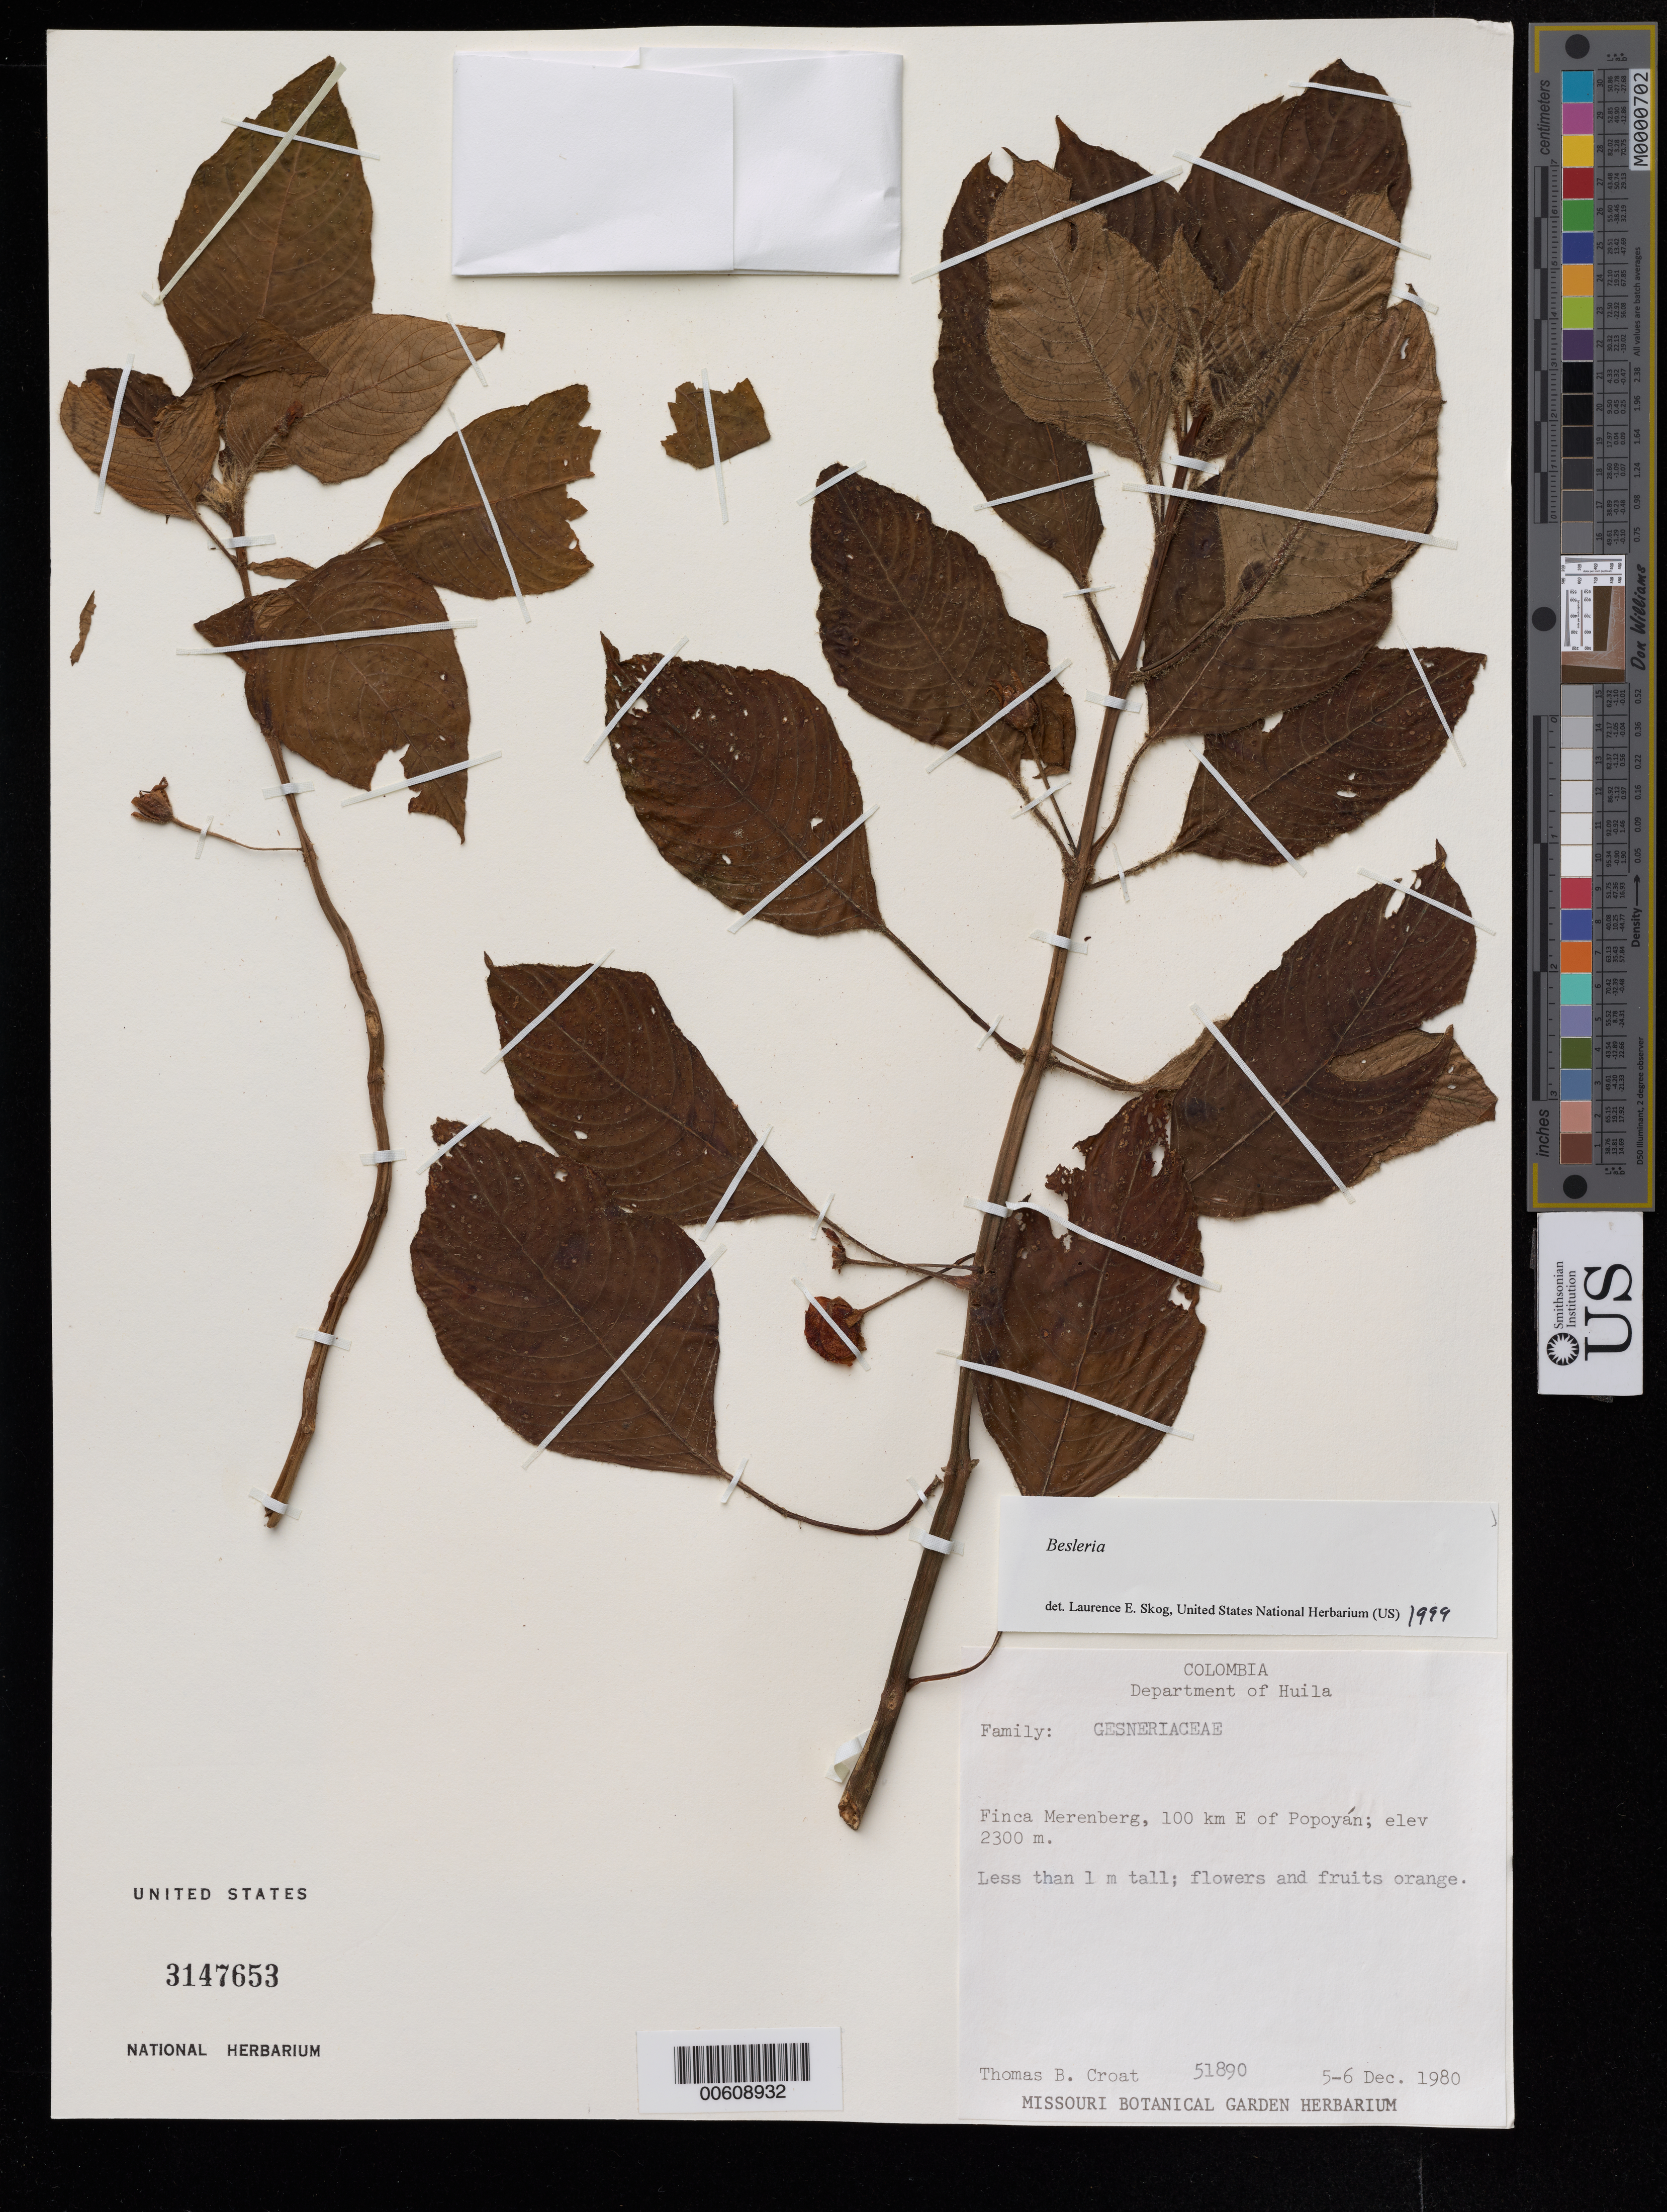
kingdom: Plantae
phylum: Tracheophyta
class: Magnoliopsida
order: Lamiales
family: Gesneriaceae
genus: Besleria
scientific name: Besleria sp.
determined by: Skog, Laurence E.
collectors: T. B. Croat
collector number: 51890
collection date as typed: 5-6 Dec 1980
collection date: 1980-12-05/1980-12-06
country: Colombia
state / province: Huila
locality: Finca Merenberg, 100 km E of Popoyán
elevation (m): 2300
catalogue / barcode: US 3147653